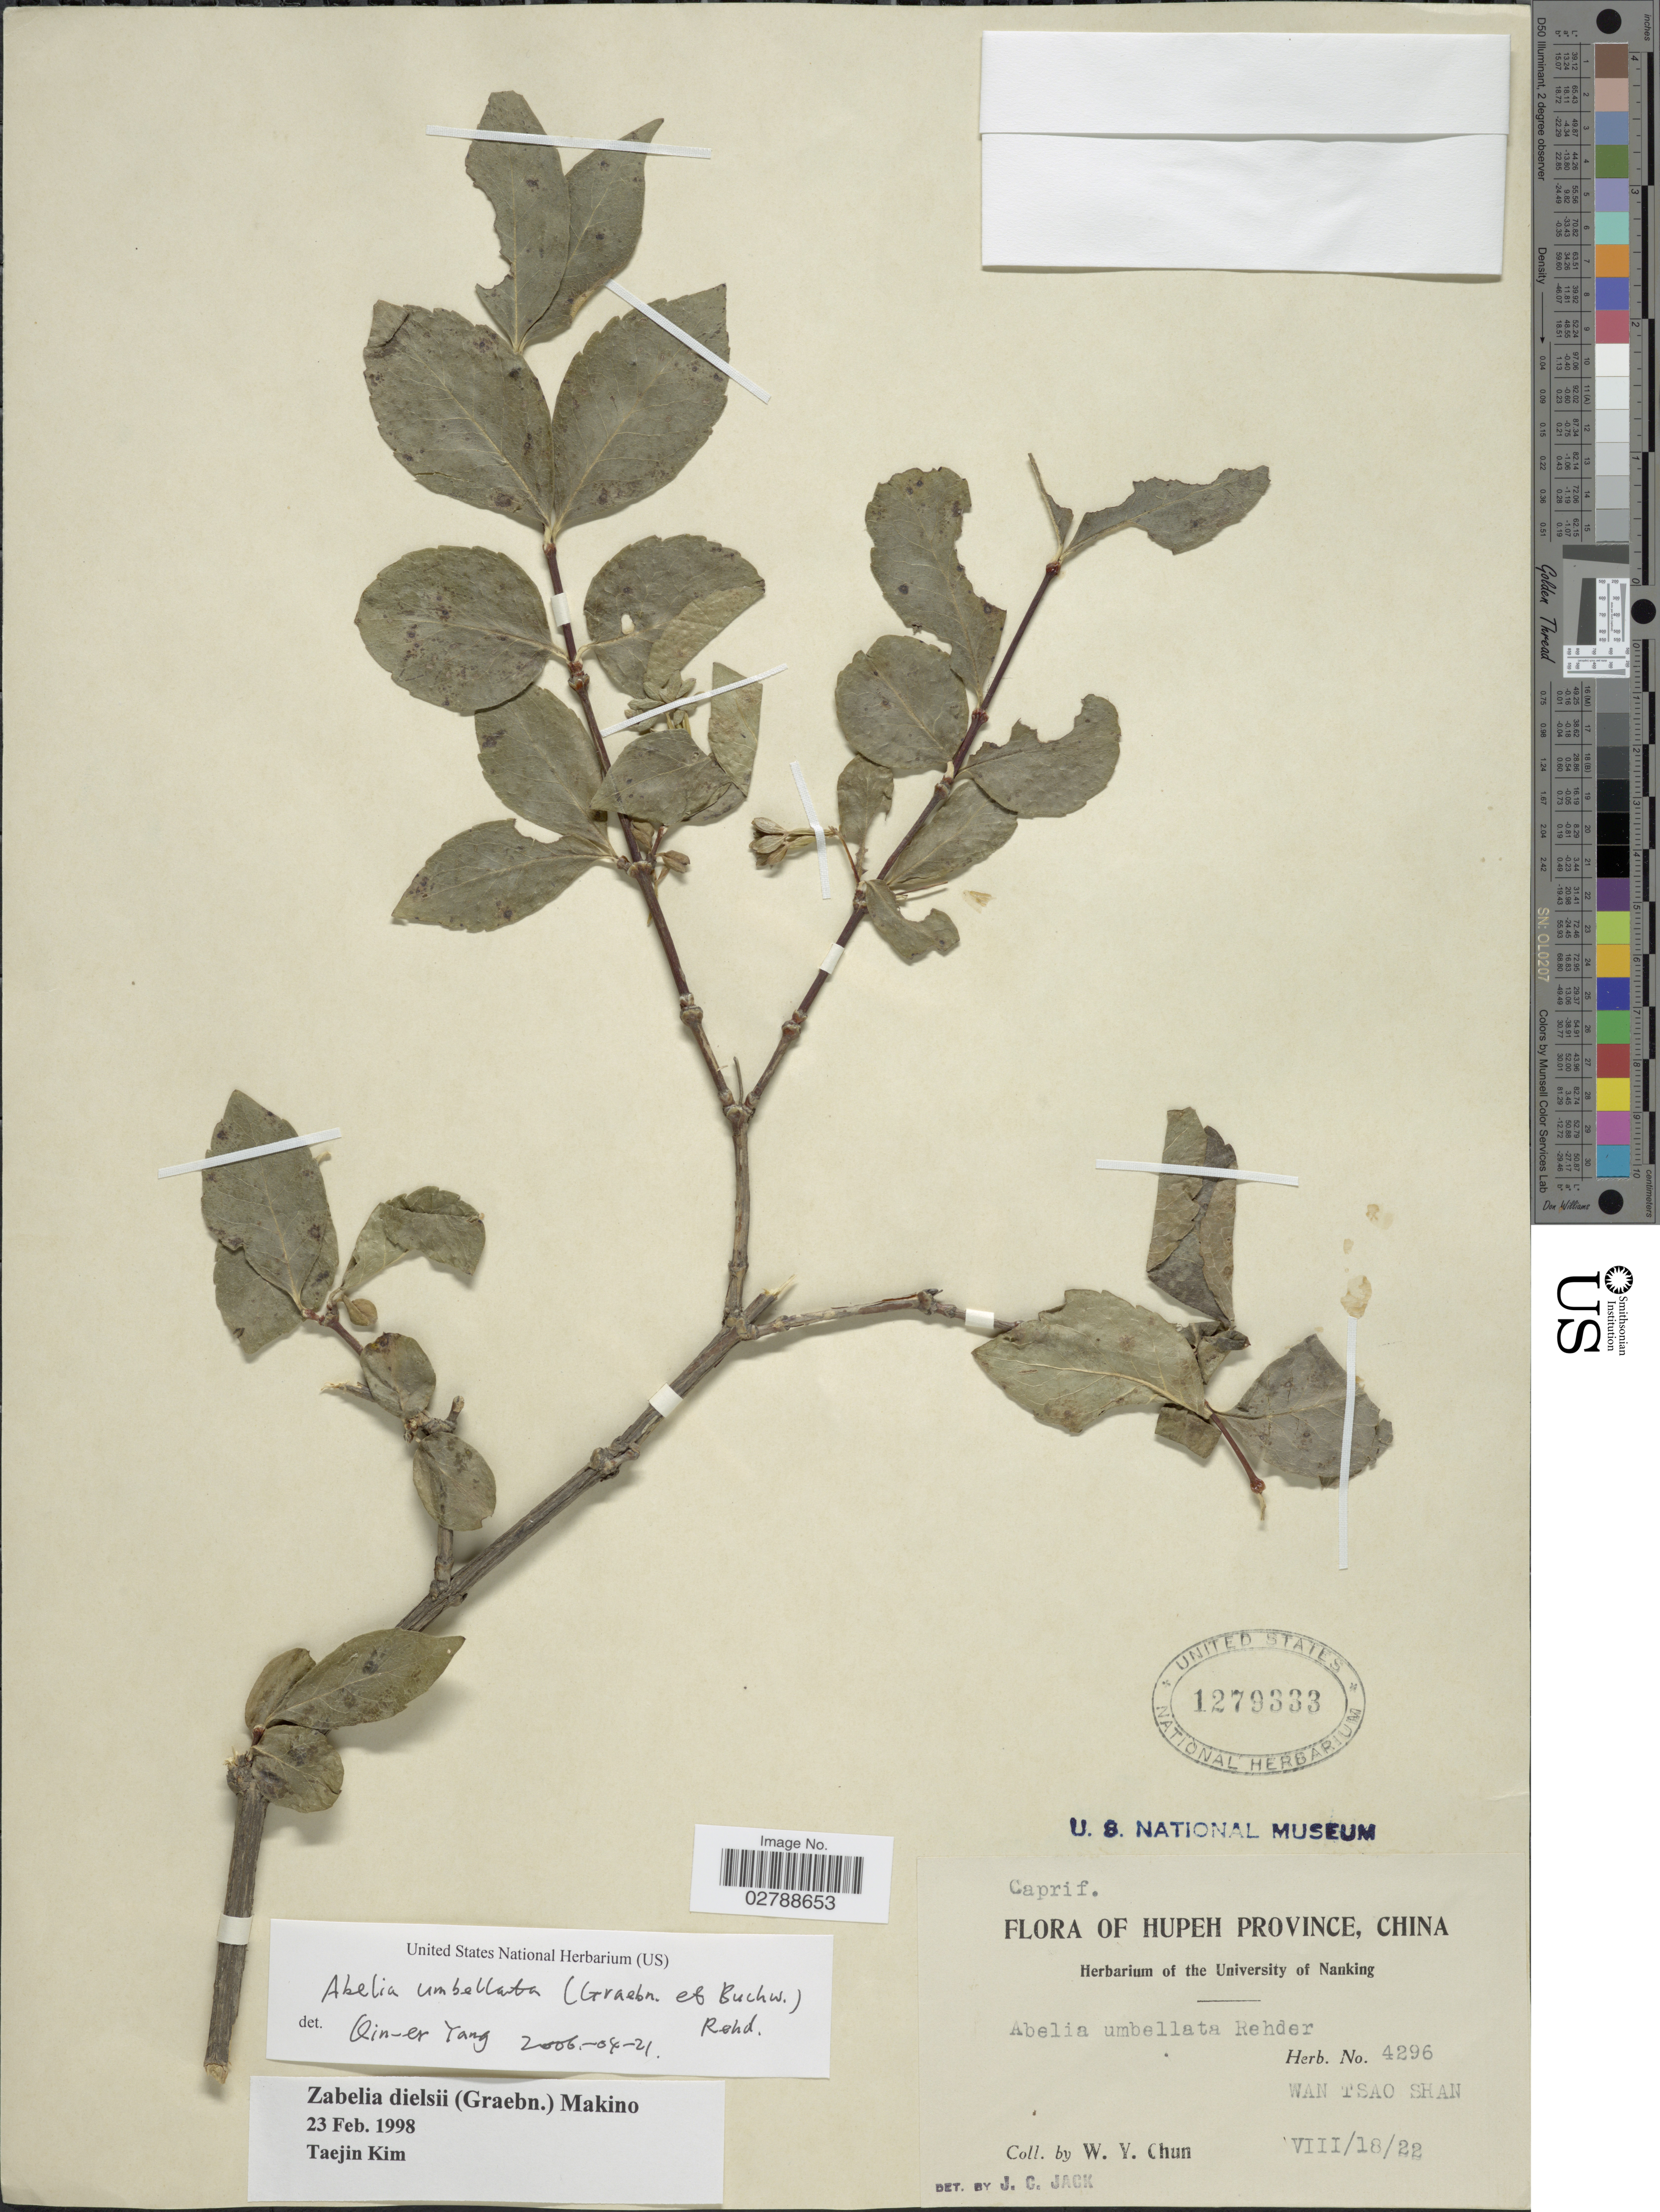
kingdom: Plantae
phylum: Tracheophyta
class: Magnoliopsida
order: Dipsacales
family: Caprifoliaceae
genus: Zabelia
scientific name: Zabelia dielsii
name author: (Graebn.) Makino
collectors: W. Y. Chun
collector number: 4296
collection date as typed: Transcribed d/m/y: 18/8/22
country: China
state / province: Hubei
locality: Hupeh Province. Wan Tsao Shan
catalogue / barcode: US 1279333